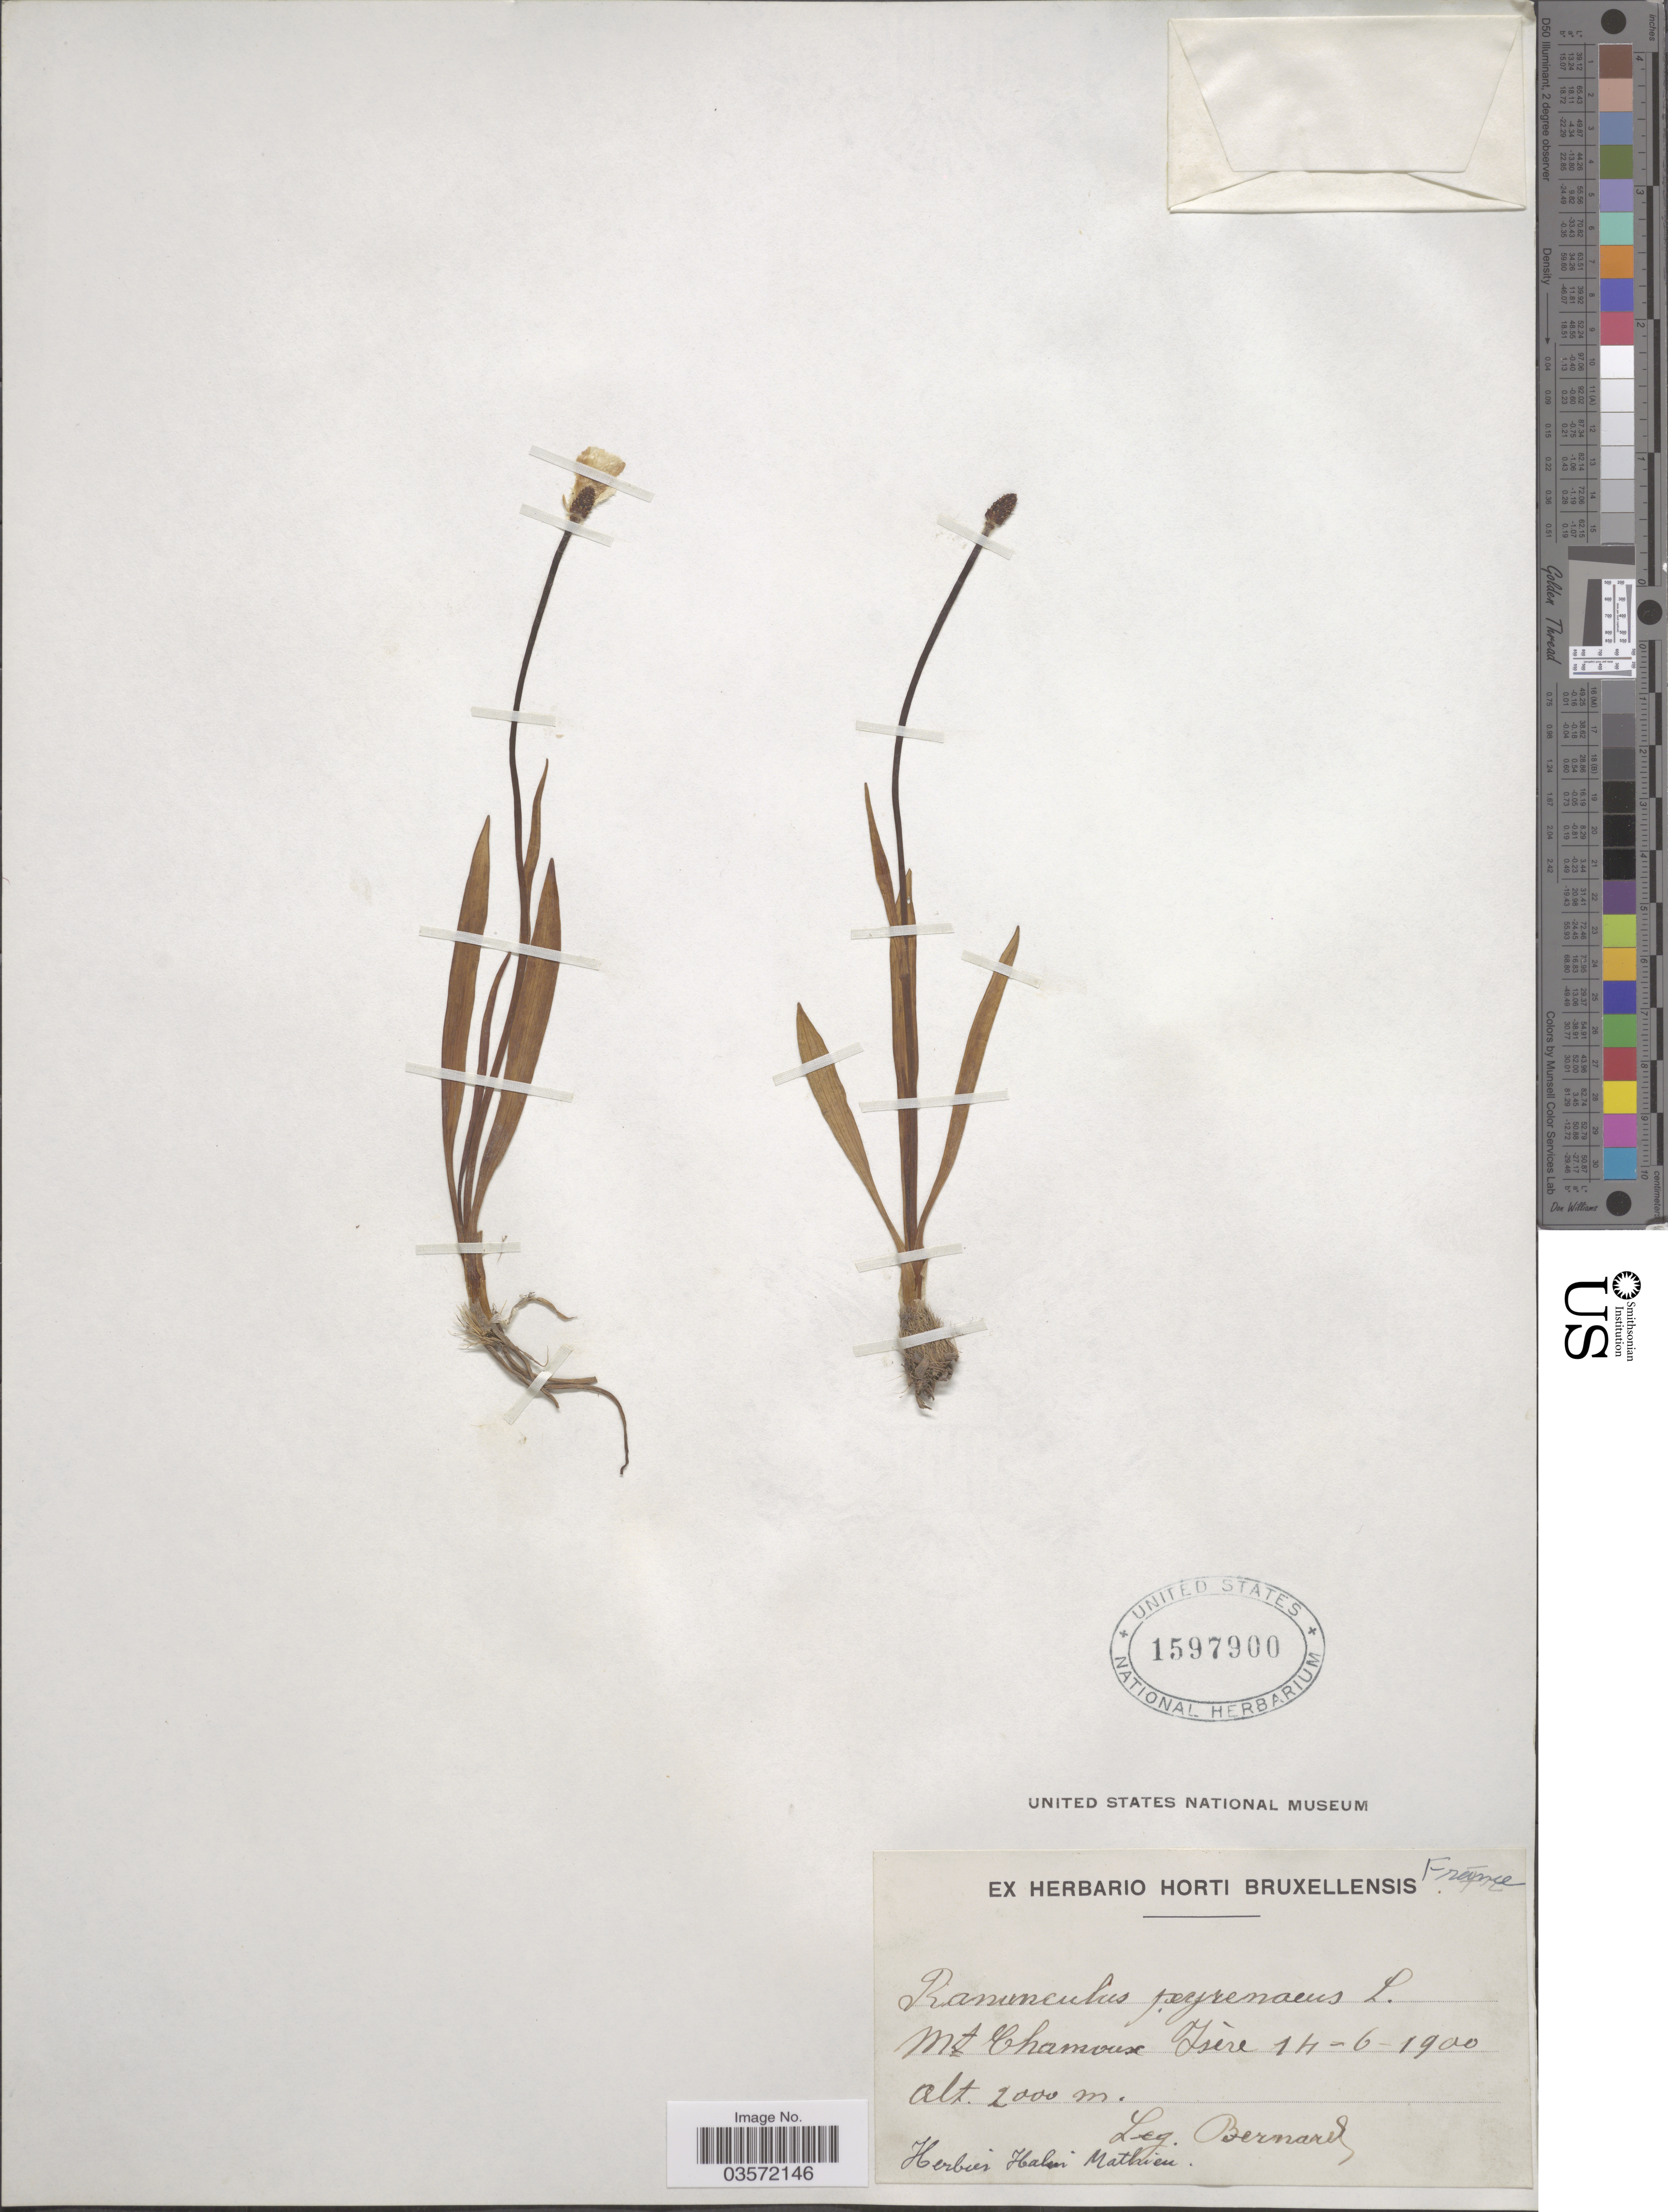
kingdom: Plantae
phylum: Tracheophyta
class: Magnoliopsida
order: Ranunculales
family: Ranunculaceae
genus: Ranunculus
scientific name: Ranunculus pyrenaeus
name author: L.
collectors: -. Bernard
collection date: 1900-06-14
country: France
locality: Mt Chammoux. [interpreted]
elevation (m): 2000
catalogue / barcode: US 1597900